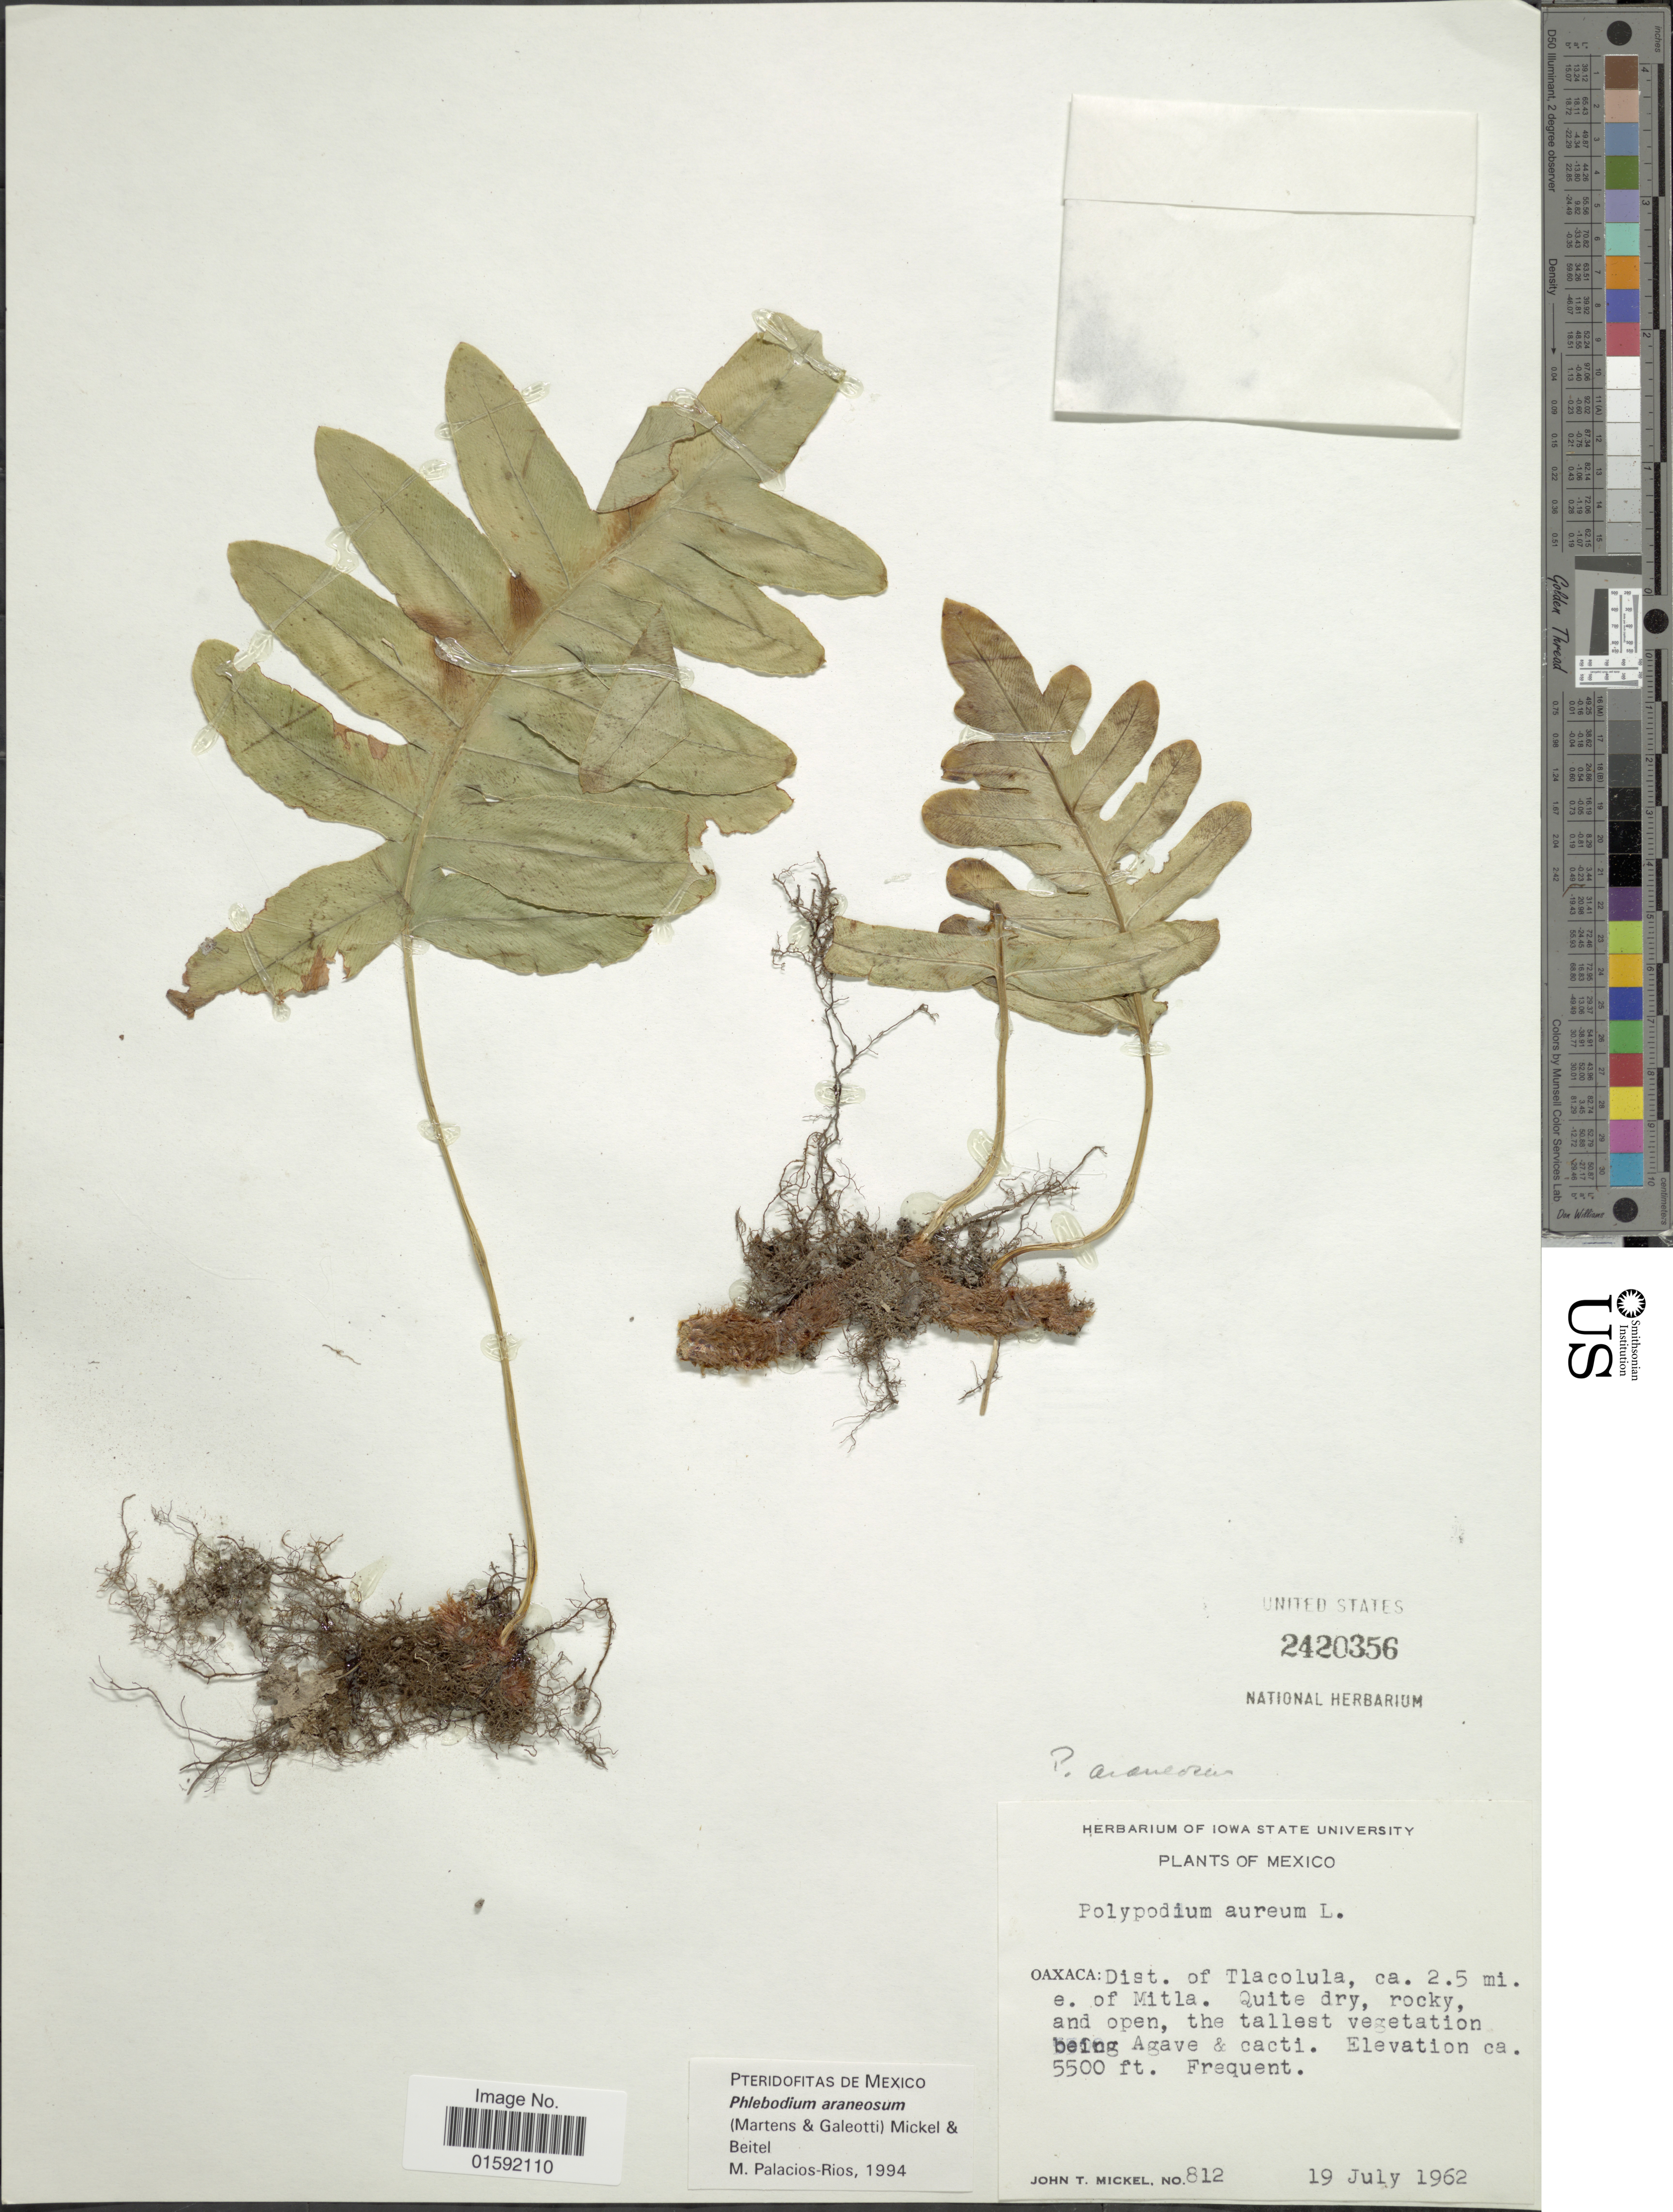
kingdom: Plantae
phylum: Tracheophyta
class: Polypodiopsida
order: Polypodiales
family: Polypodiaceae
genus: Phlebodium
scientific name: Phlebodium araneosum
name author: (M. Martens) Mickel & Beitel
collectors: J. T. Mickel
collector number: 812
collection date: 1962-07-19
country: Mexico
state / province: Oaxaca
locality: Dist of Tlacolula, ca. 2.5 mi. e. of Mitla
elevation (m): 1676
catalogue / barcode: US 2420356